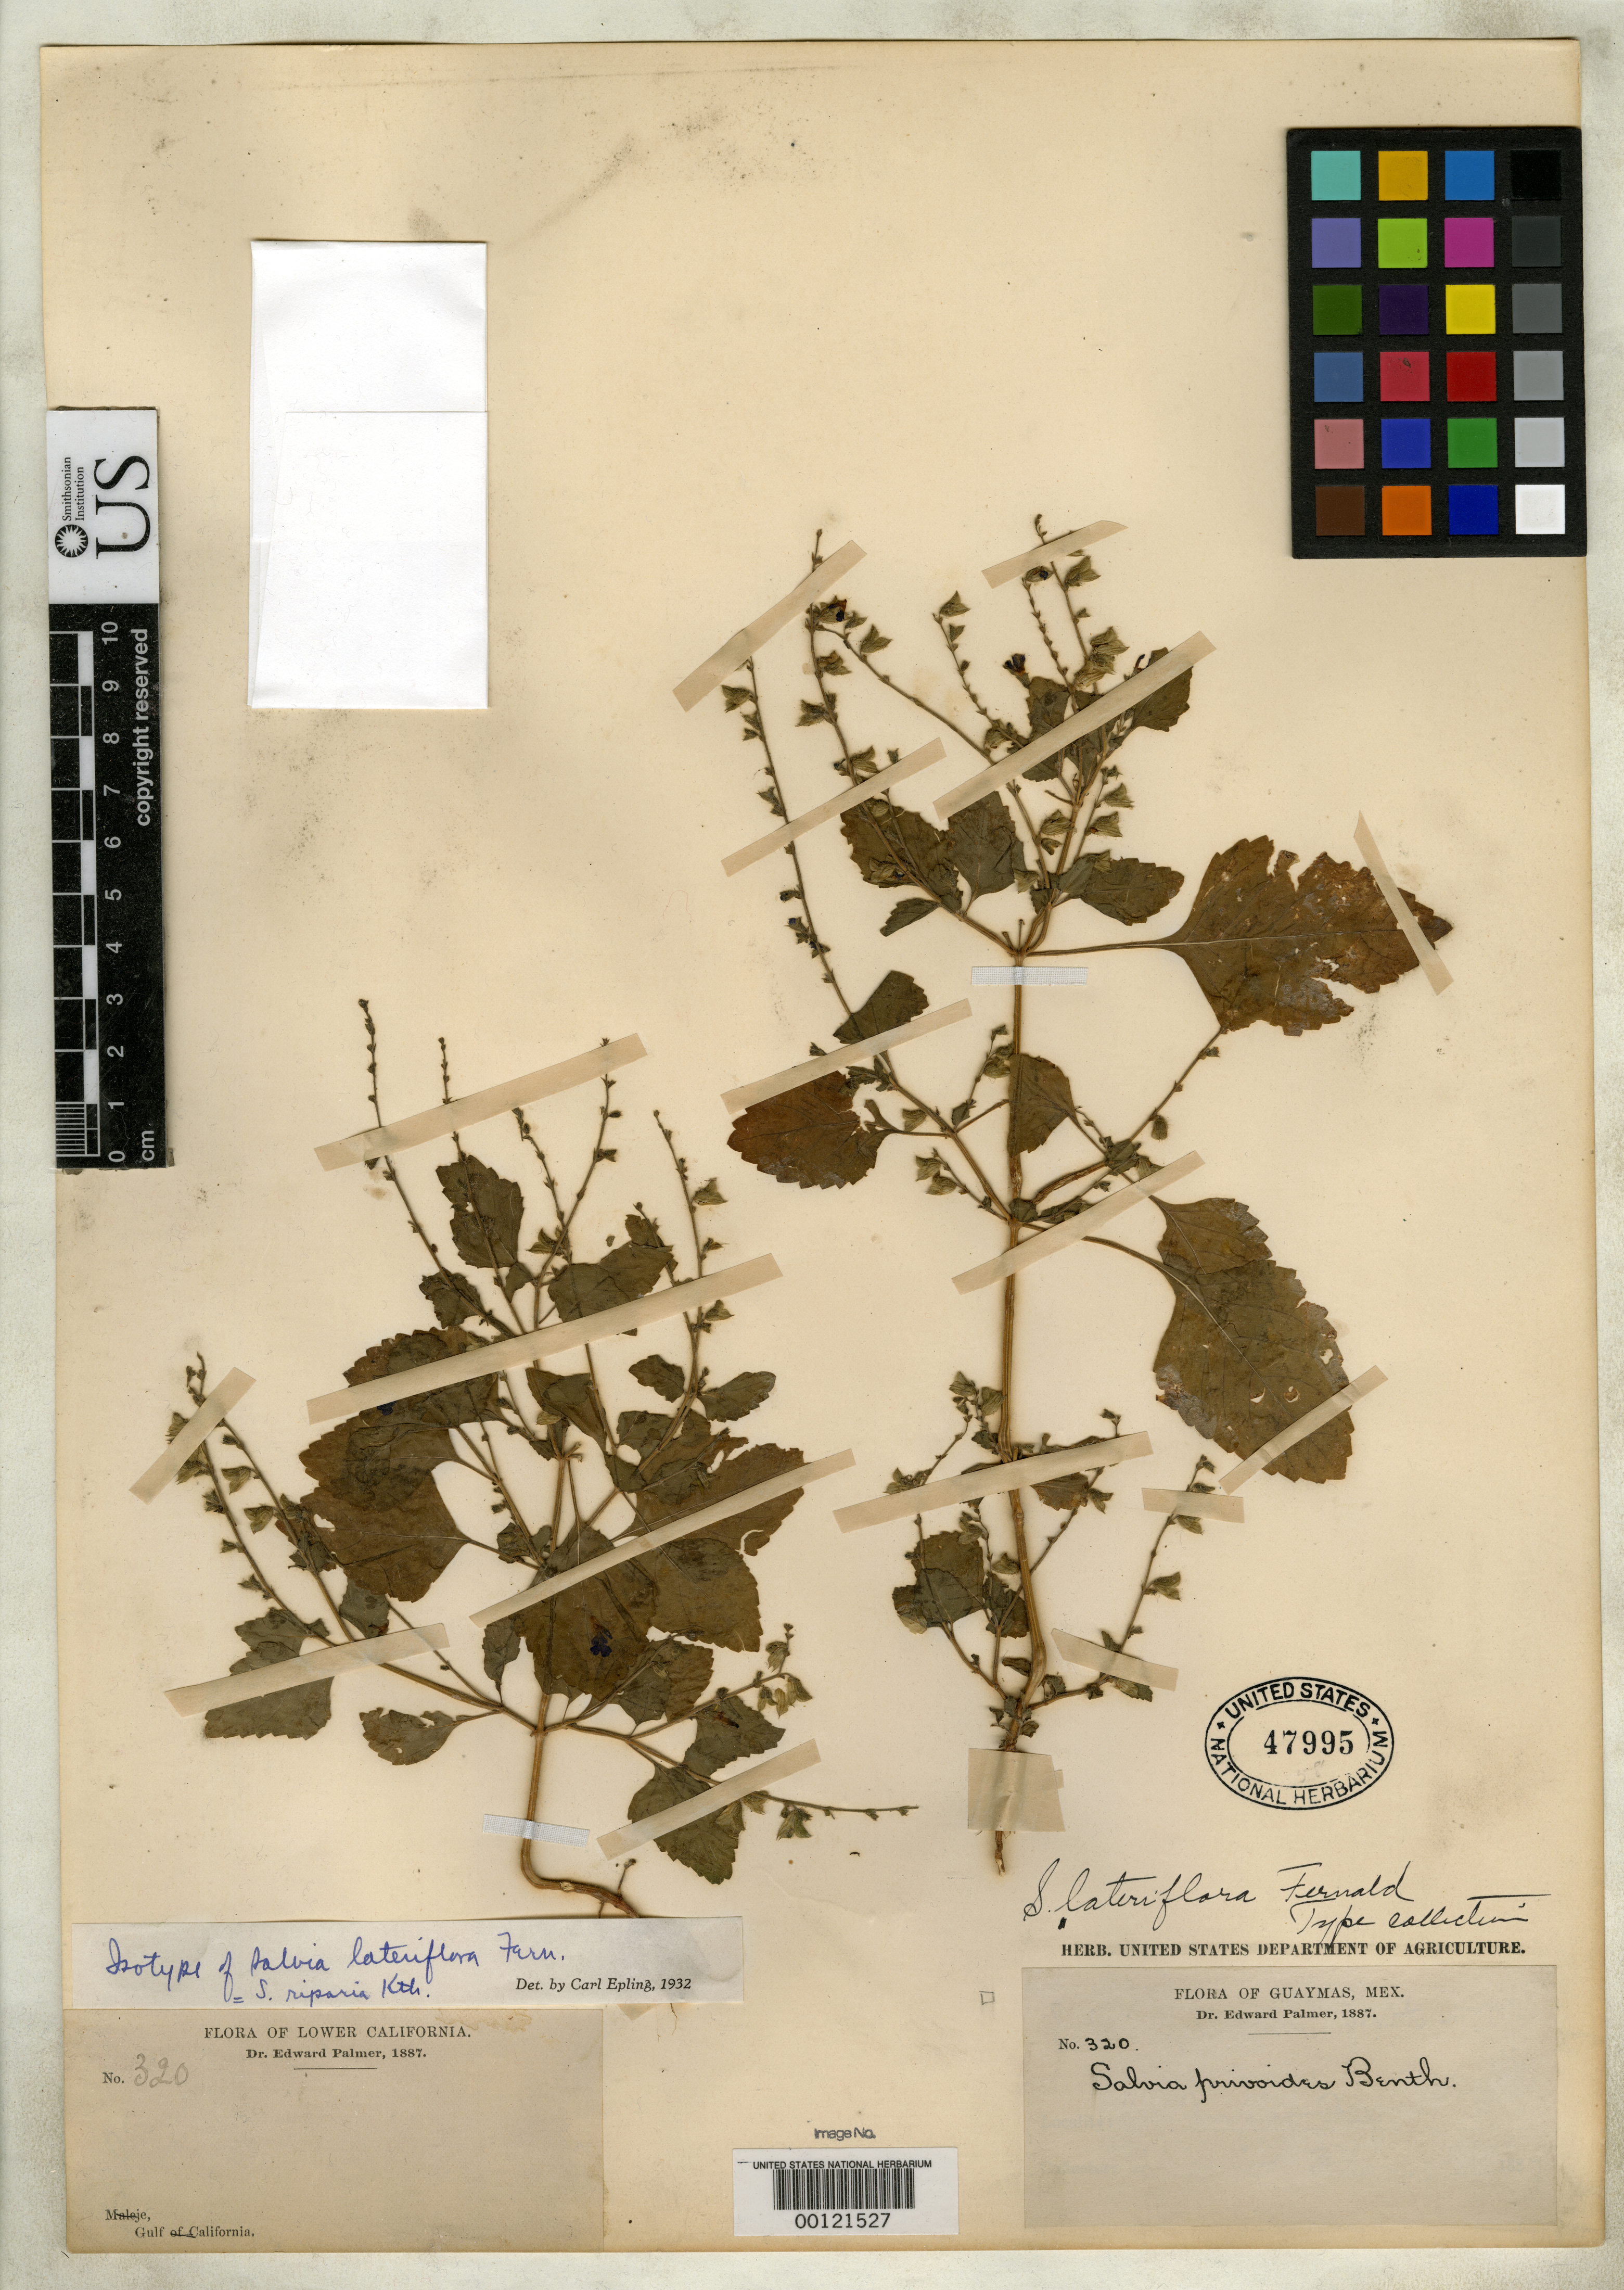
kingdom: Plantae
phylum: Tracheophyta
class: Magnoliopsida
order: Lamiales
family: Lamiaceae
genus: Salvia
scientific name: Salvia lateriflora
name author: Fernald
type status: Isotype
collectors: E. Palmer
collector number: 320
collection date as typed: Oct 1887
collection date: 1887-10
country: Mexico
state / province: Sonora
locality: Guaymas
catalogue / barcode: US 47995